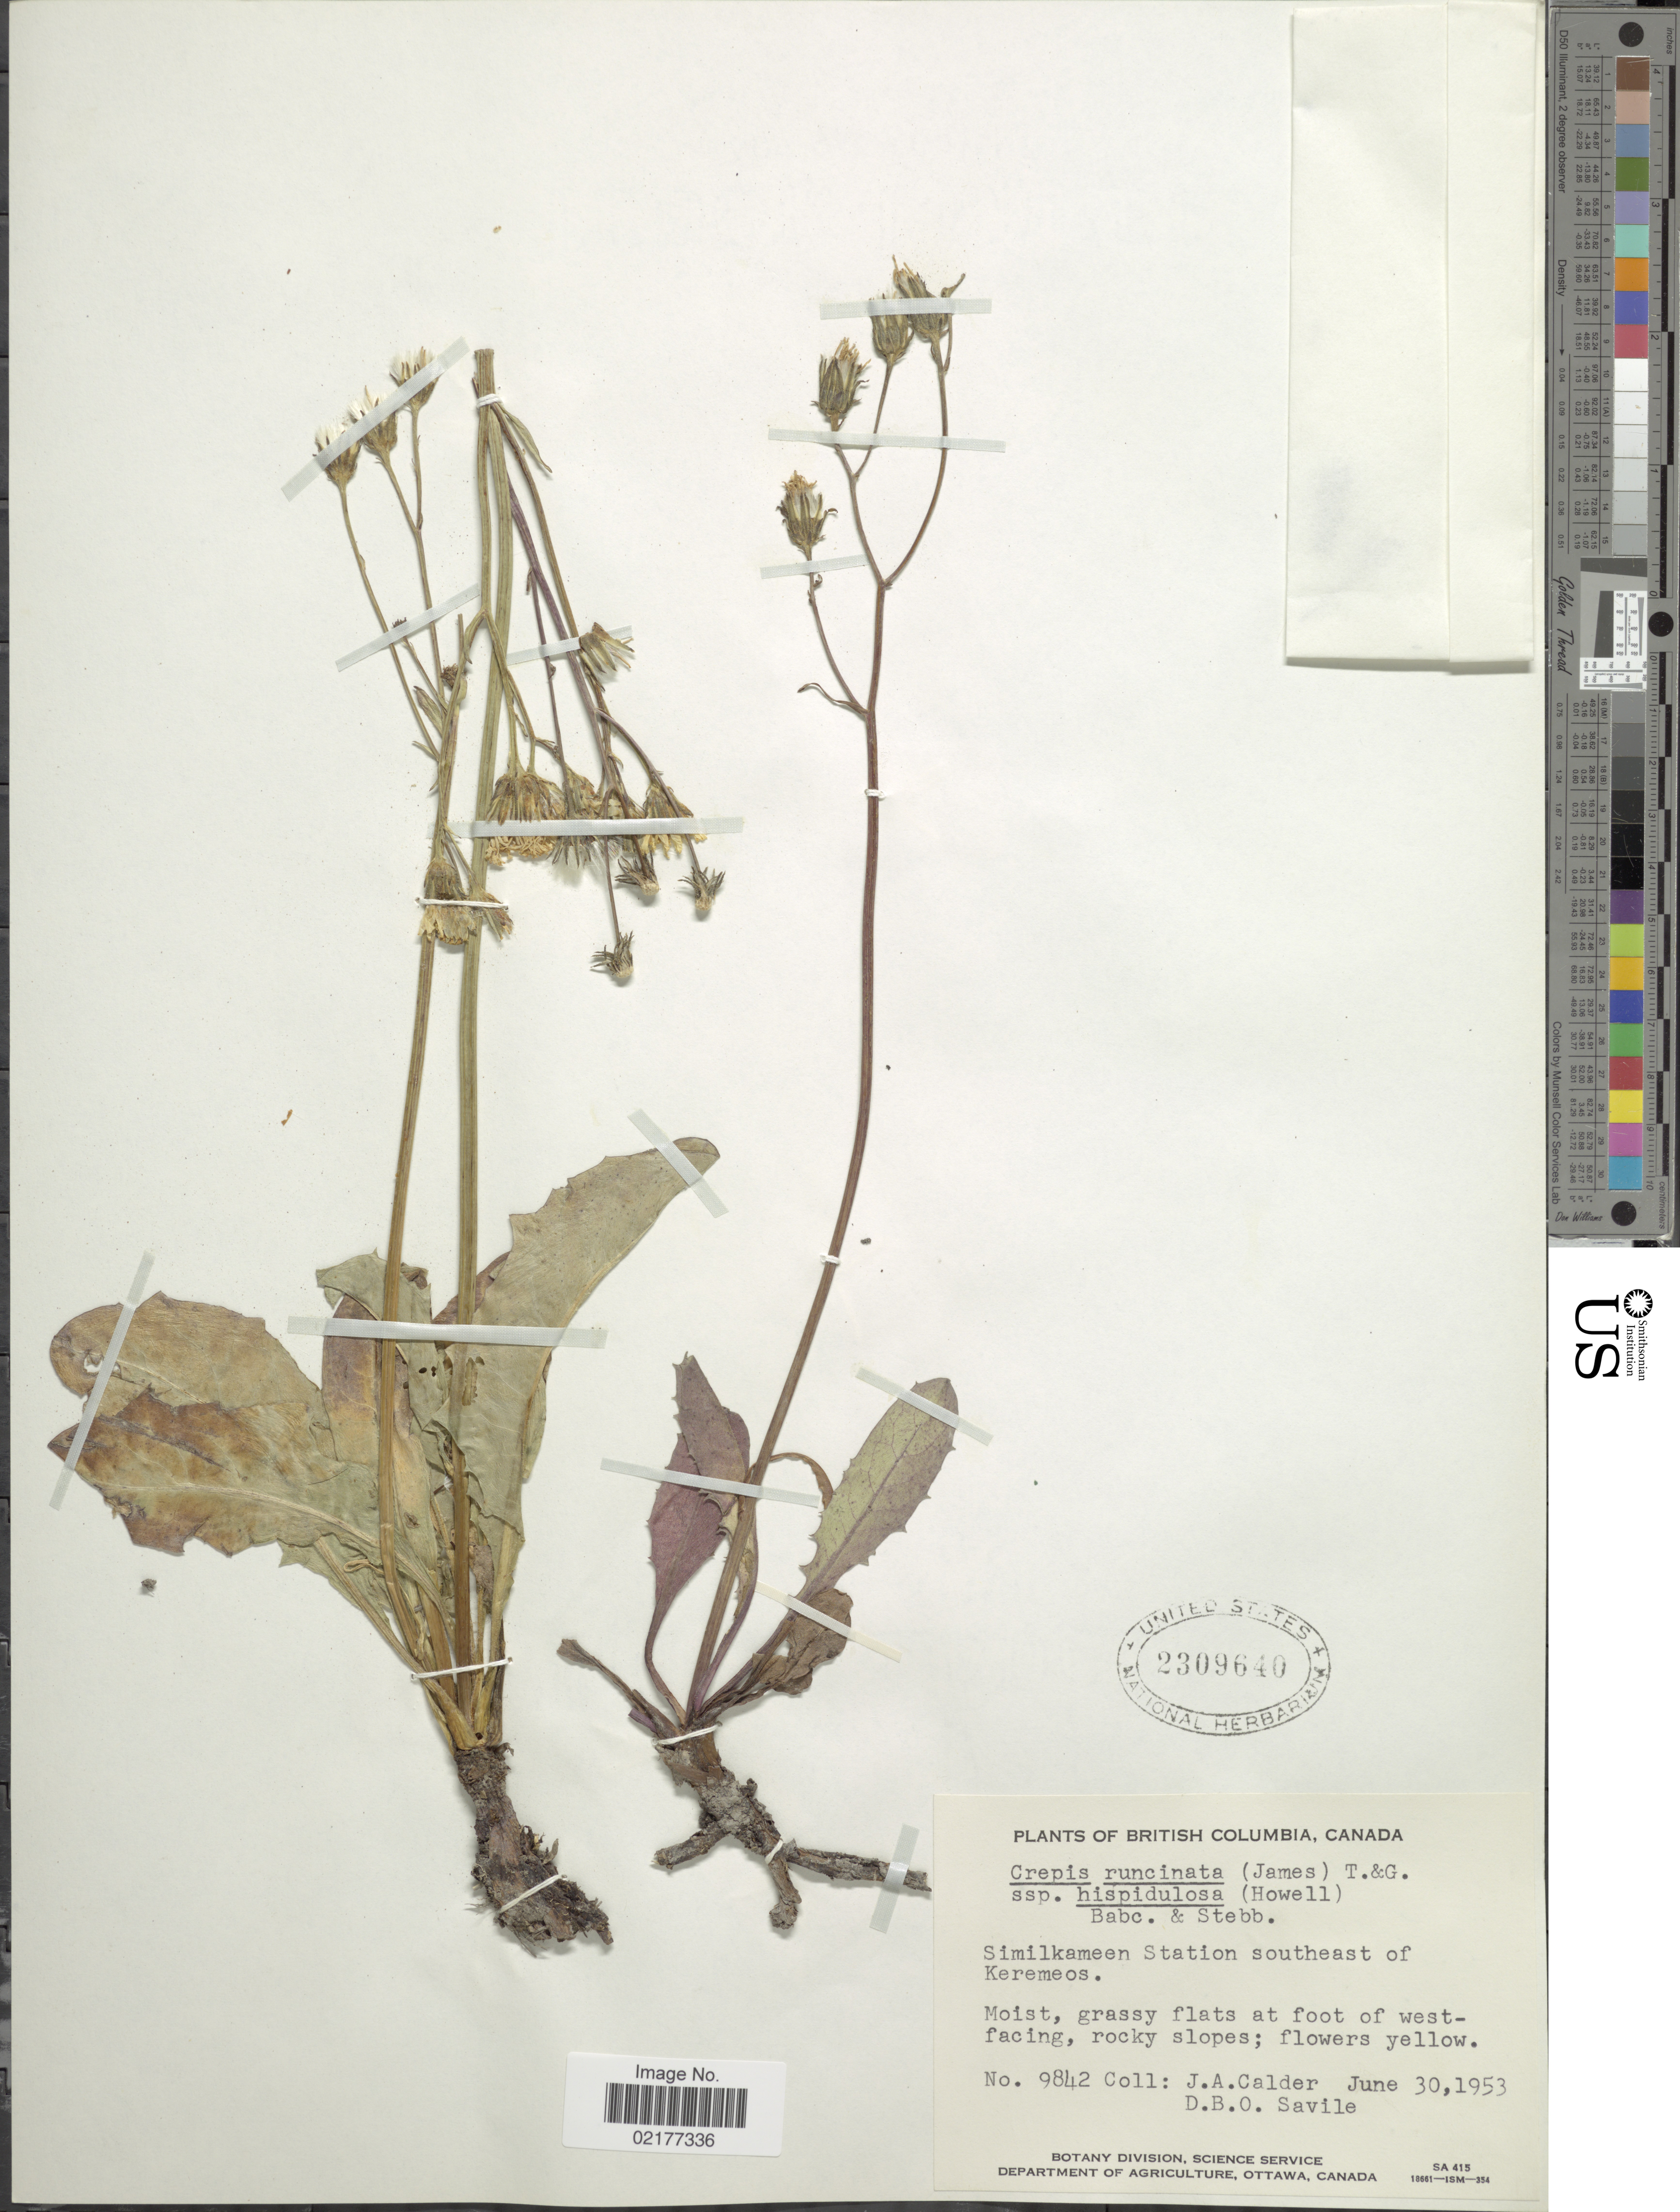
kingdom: Plantae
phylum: Tracheophyta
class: Magnoliopsida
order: Asterales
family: Asteraceae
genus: Crepis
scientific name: Crepis runcinata subsp. hispidulosa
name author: (Howell ex Rydb.) Babc. & Stebbins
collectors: J. A. Calder & D. Savile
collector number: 9842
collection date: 1953-06-30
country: Canada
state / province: British Columbia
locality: Similkameen Station southeast of Keremeos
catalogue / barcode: US 2309640